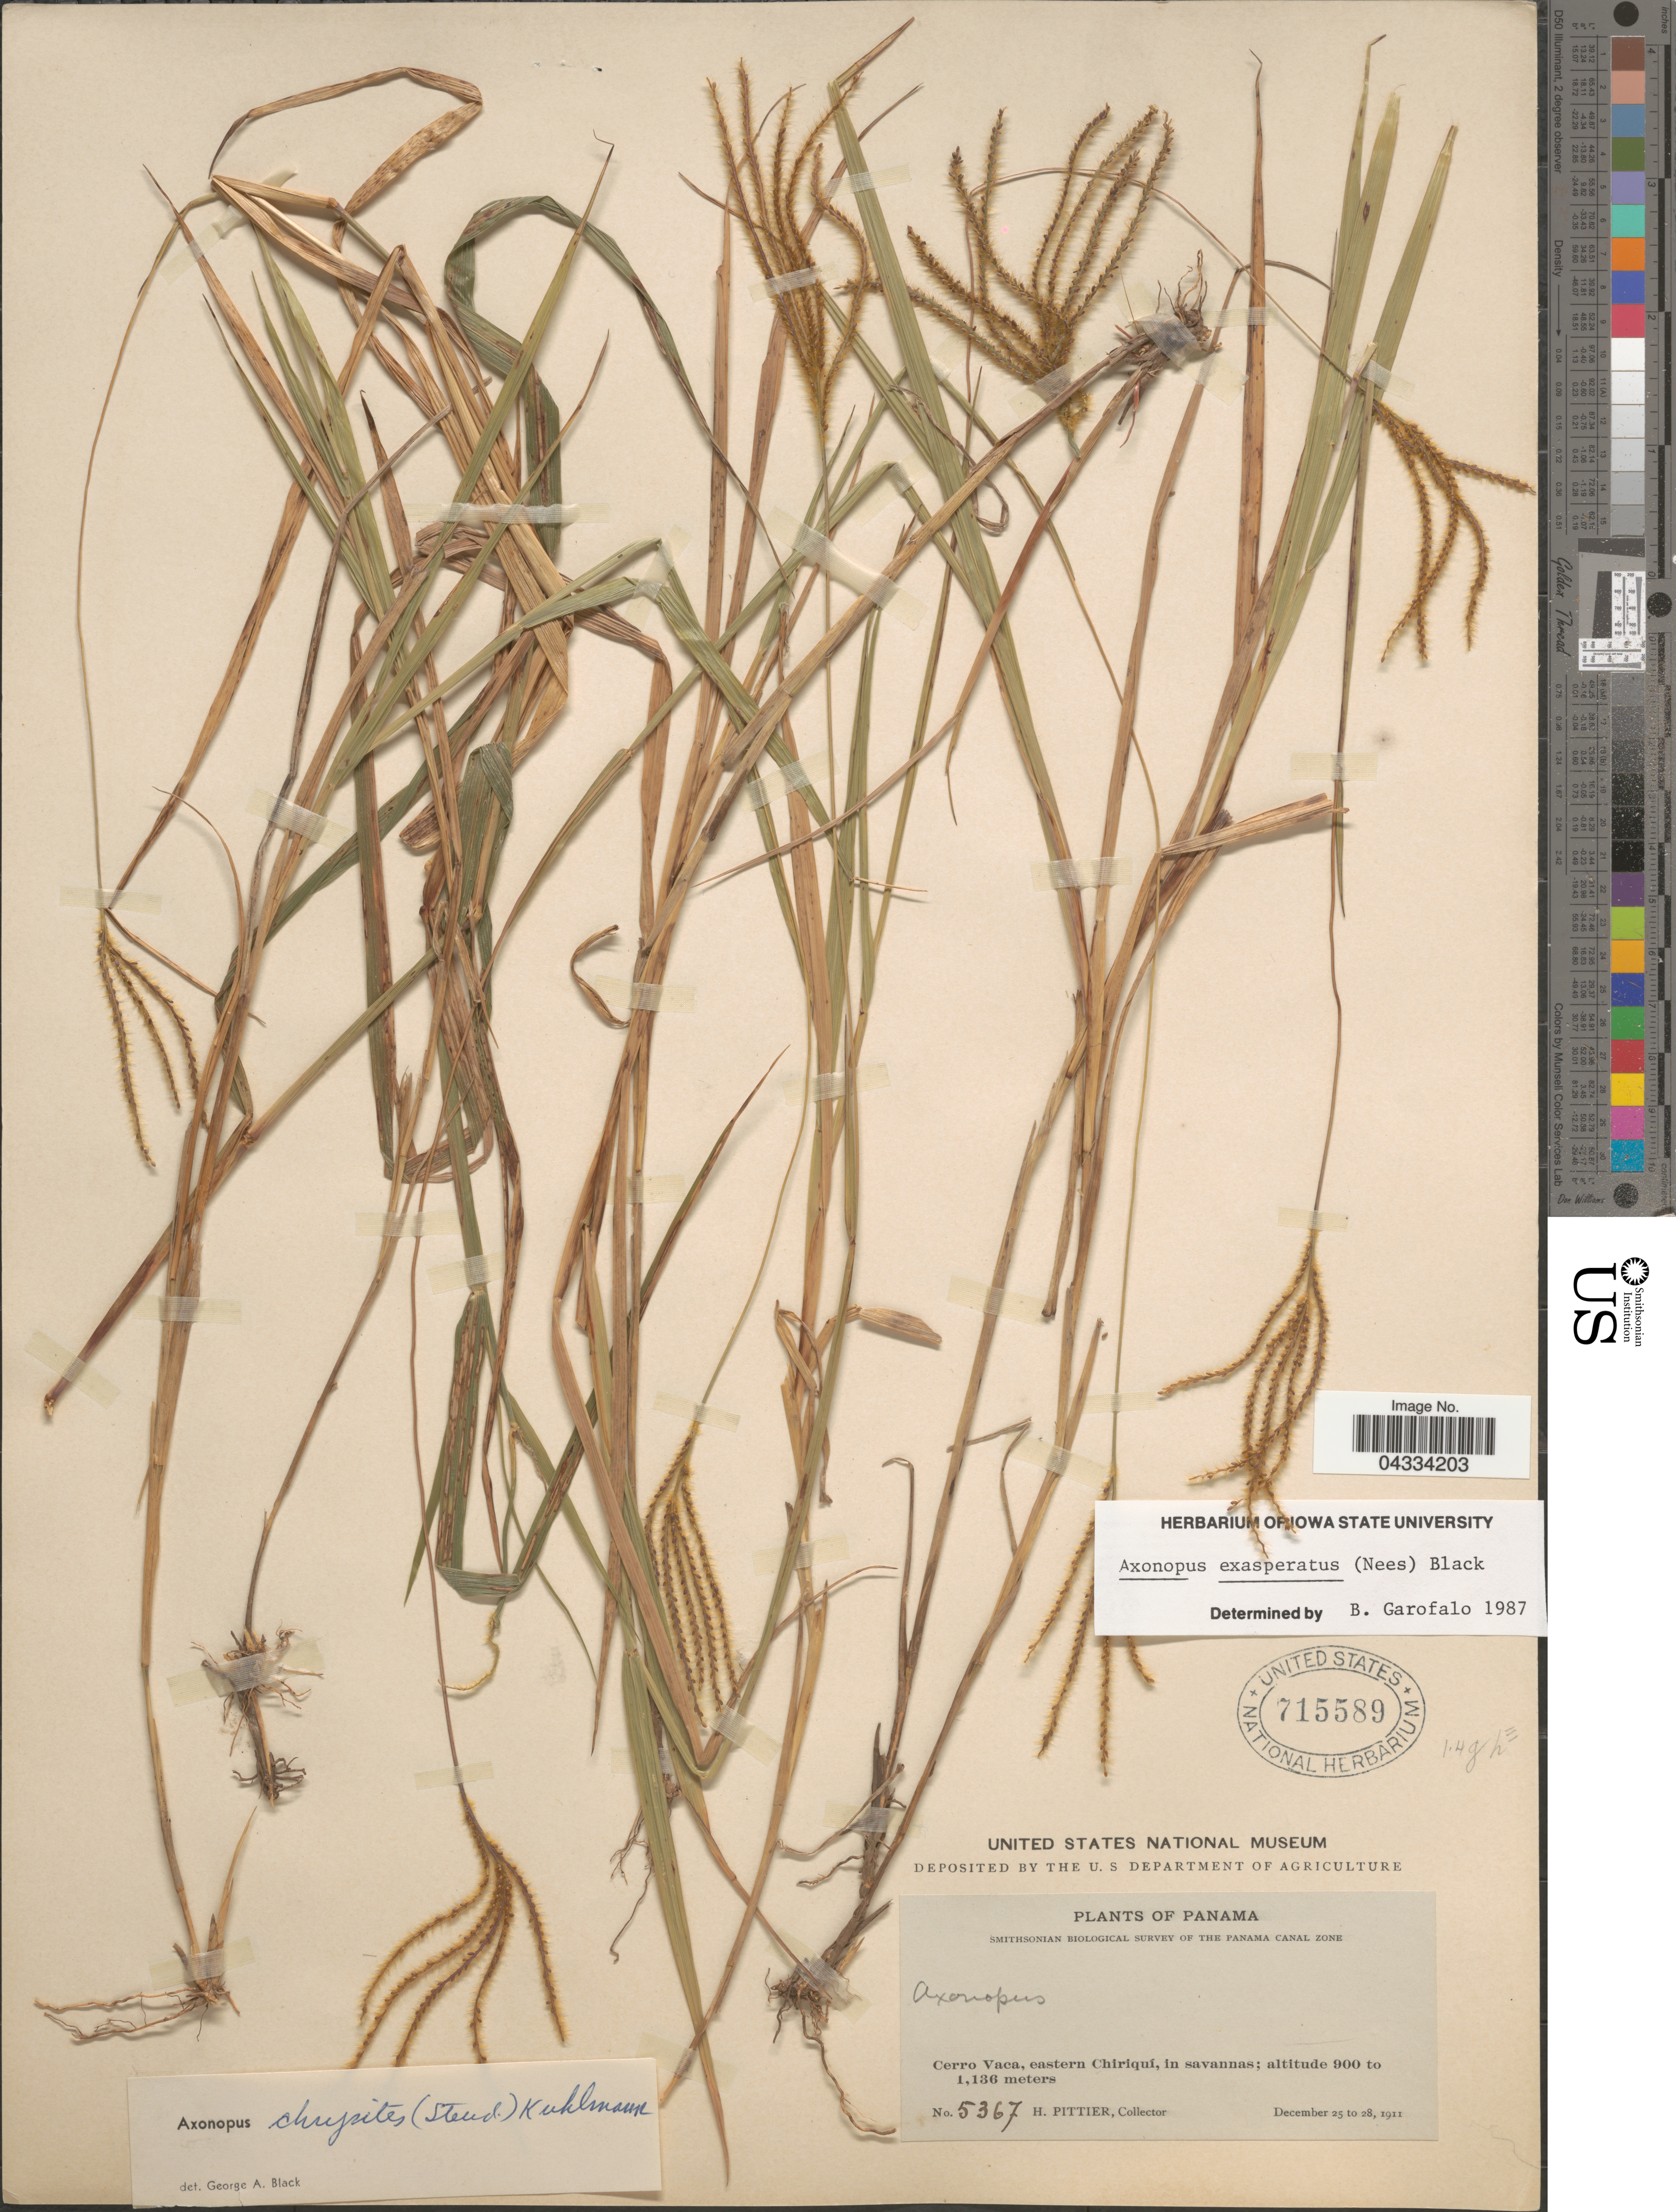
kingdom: Plantae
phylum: Tracheophyta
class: Liliopsida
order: Poales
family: Poaceae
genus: Axonopus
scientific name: Axonopus aureus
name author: P. Beauv.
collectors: H. F. Pittier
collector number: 5367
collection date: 1911-12-25/1911-12-28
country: Panama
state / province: Chiriqui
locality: Smithsonian Biological Survey of the Panama Canal Zone. Cerro Vaca, eastern Chiriqui, in savannas.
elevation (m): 900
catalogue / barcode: US 715589